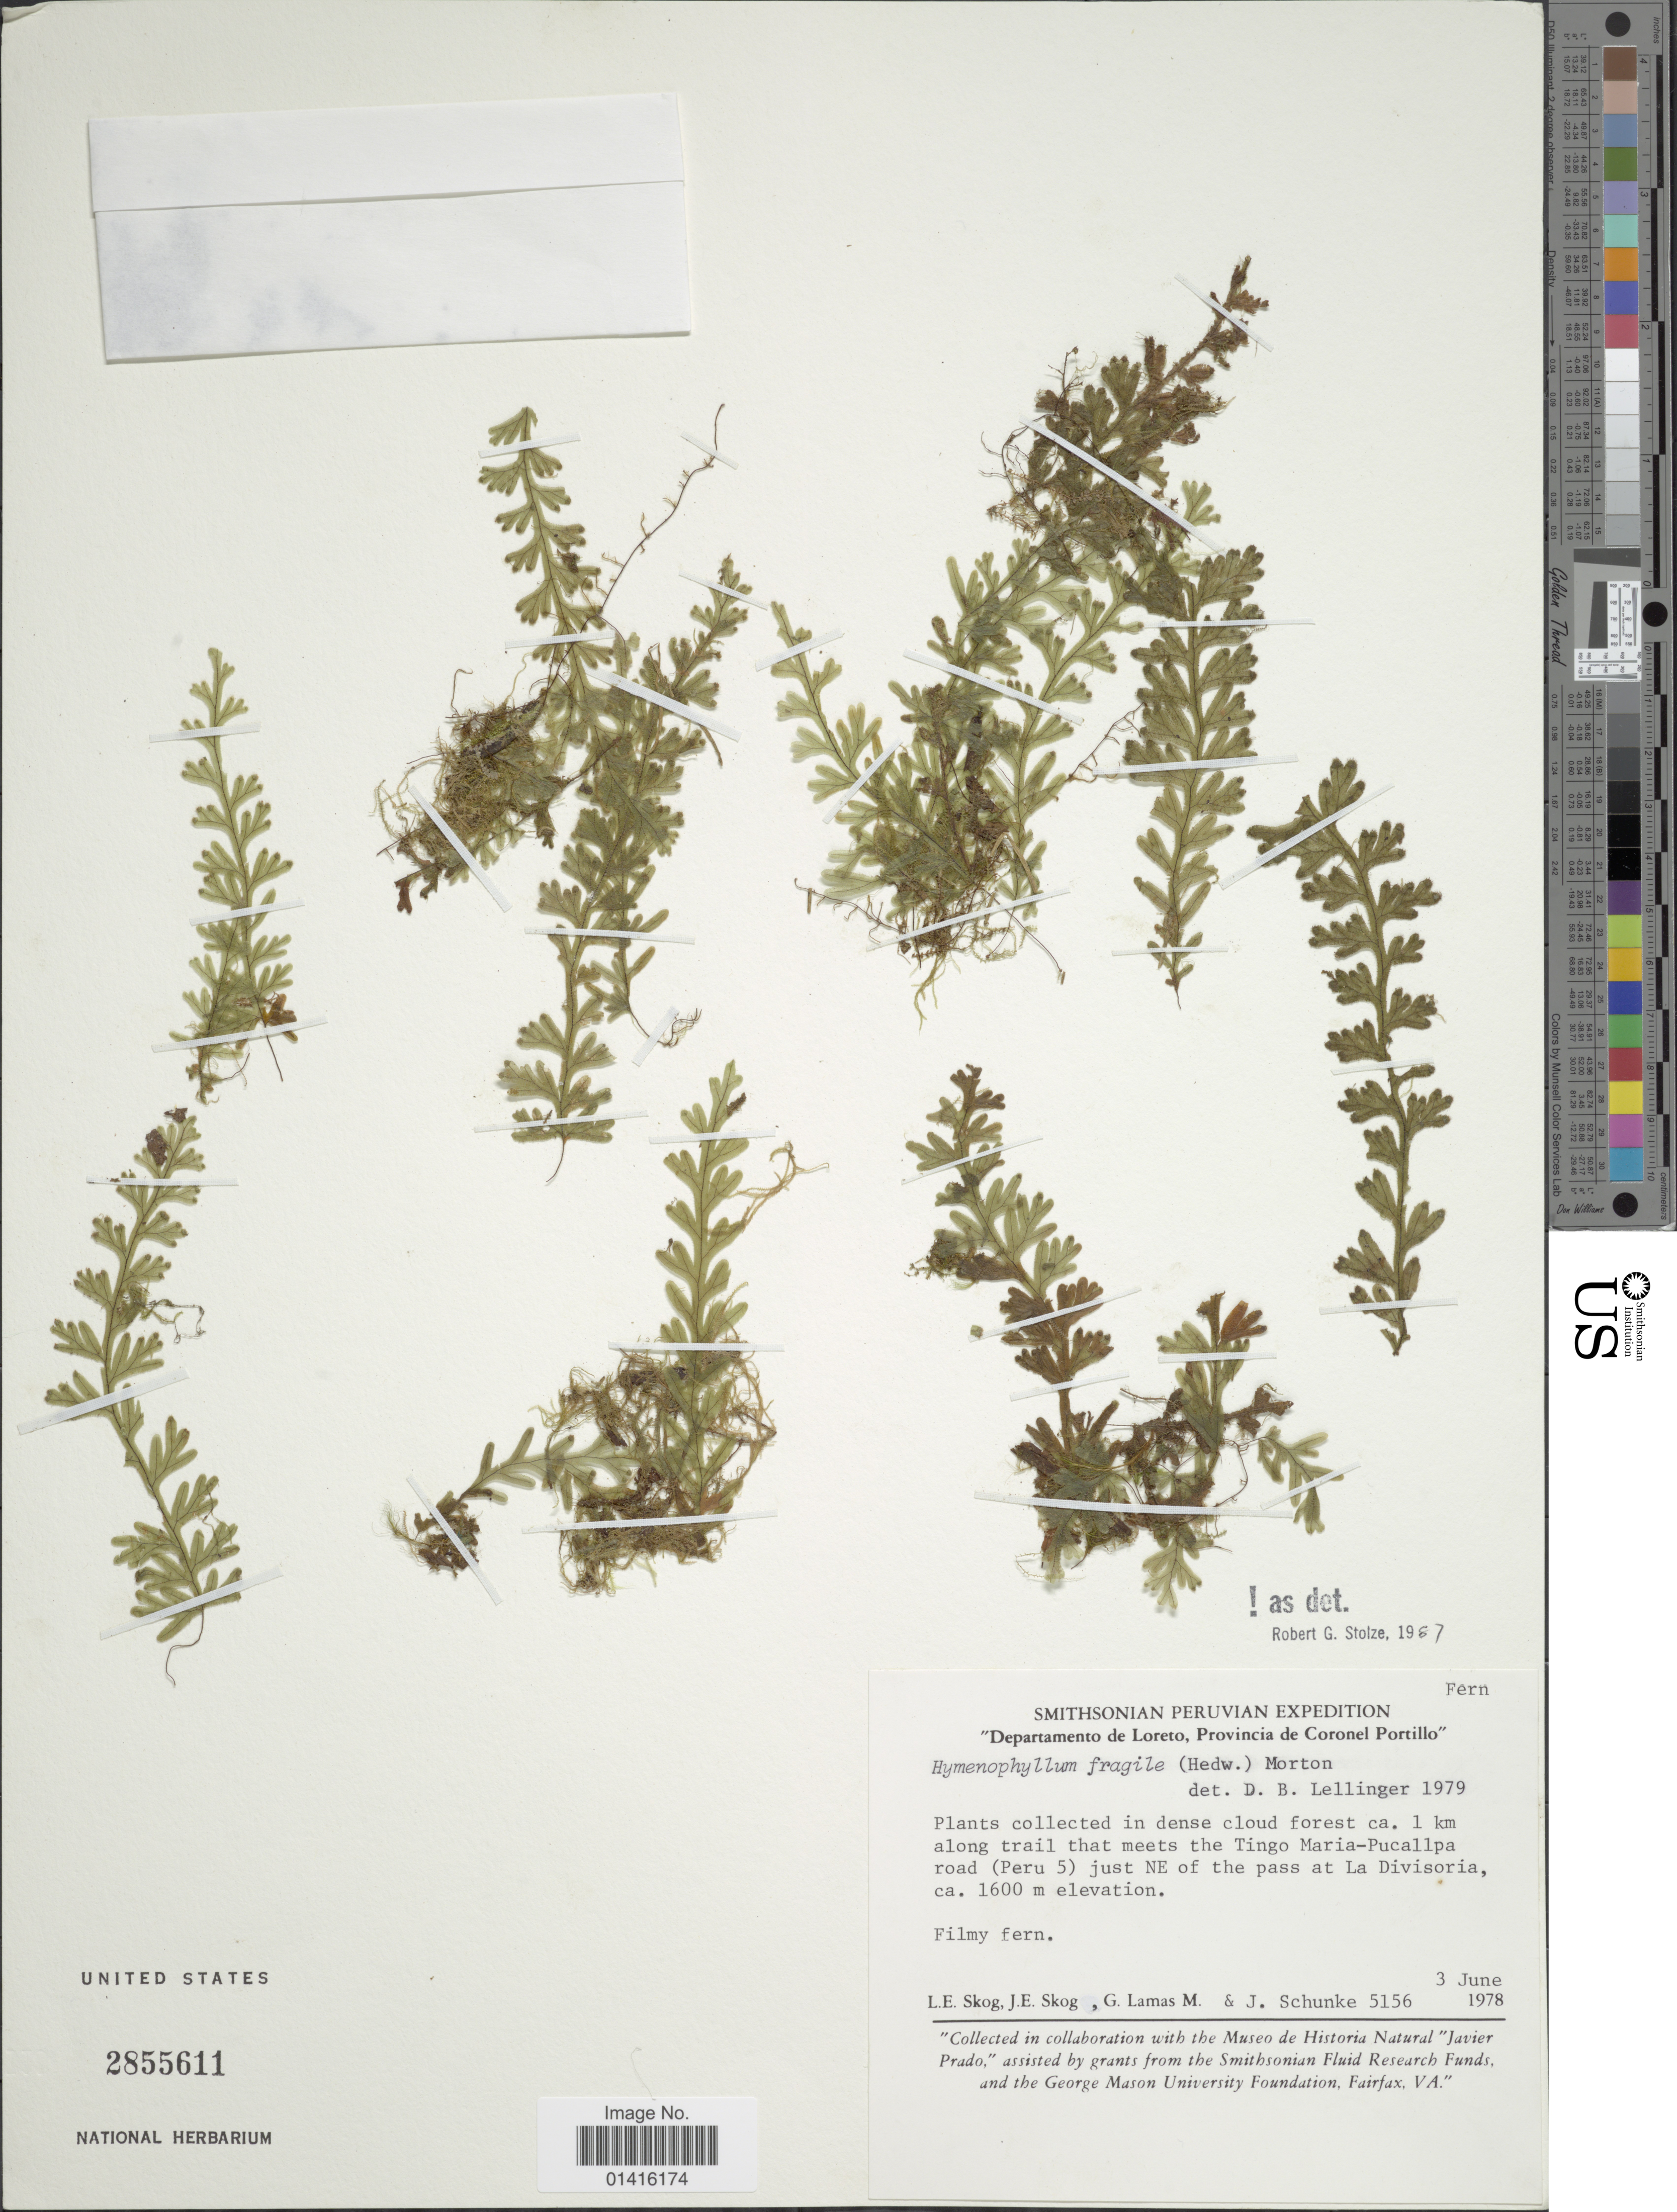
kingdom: Plantae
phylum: Tracheophyta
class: Polypodiopsida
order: Hymenophyllales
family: Hymenophyllaceae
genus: Hymenophyllum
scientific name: Hymenophyllum fragile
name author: (Hedw.) C.V. Morton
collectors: L. E. Skog, J. E. Skog, G. Lamas M. & J. M. Schunke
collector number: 5156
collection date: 1978-06-03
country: Peru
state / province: Loreto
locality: Provincia de Coronel Portillo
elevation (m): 1600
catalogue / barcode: US 2855611